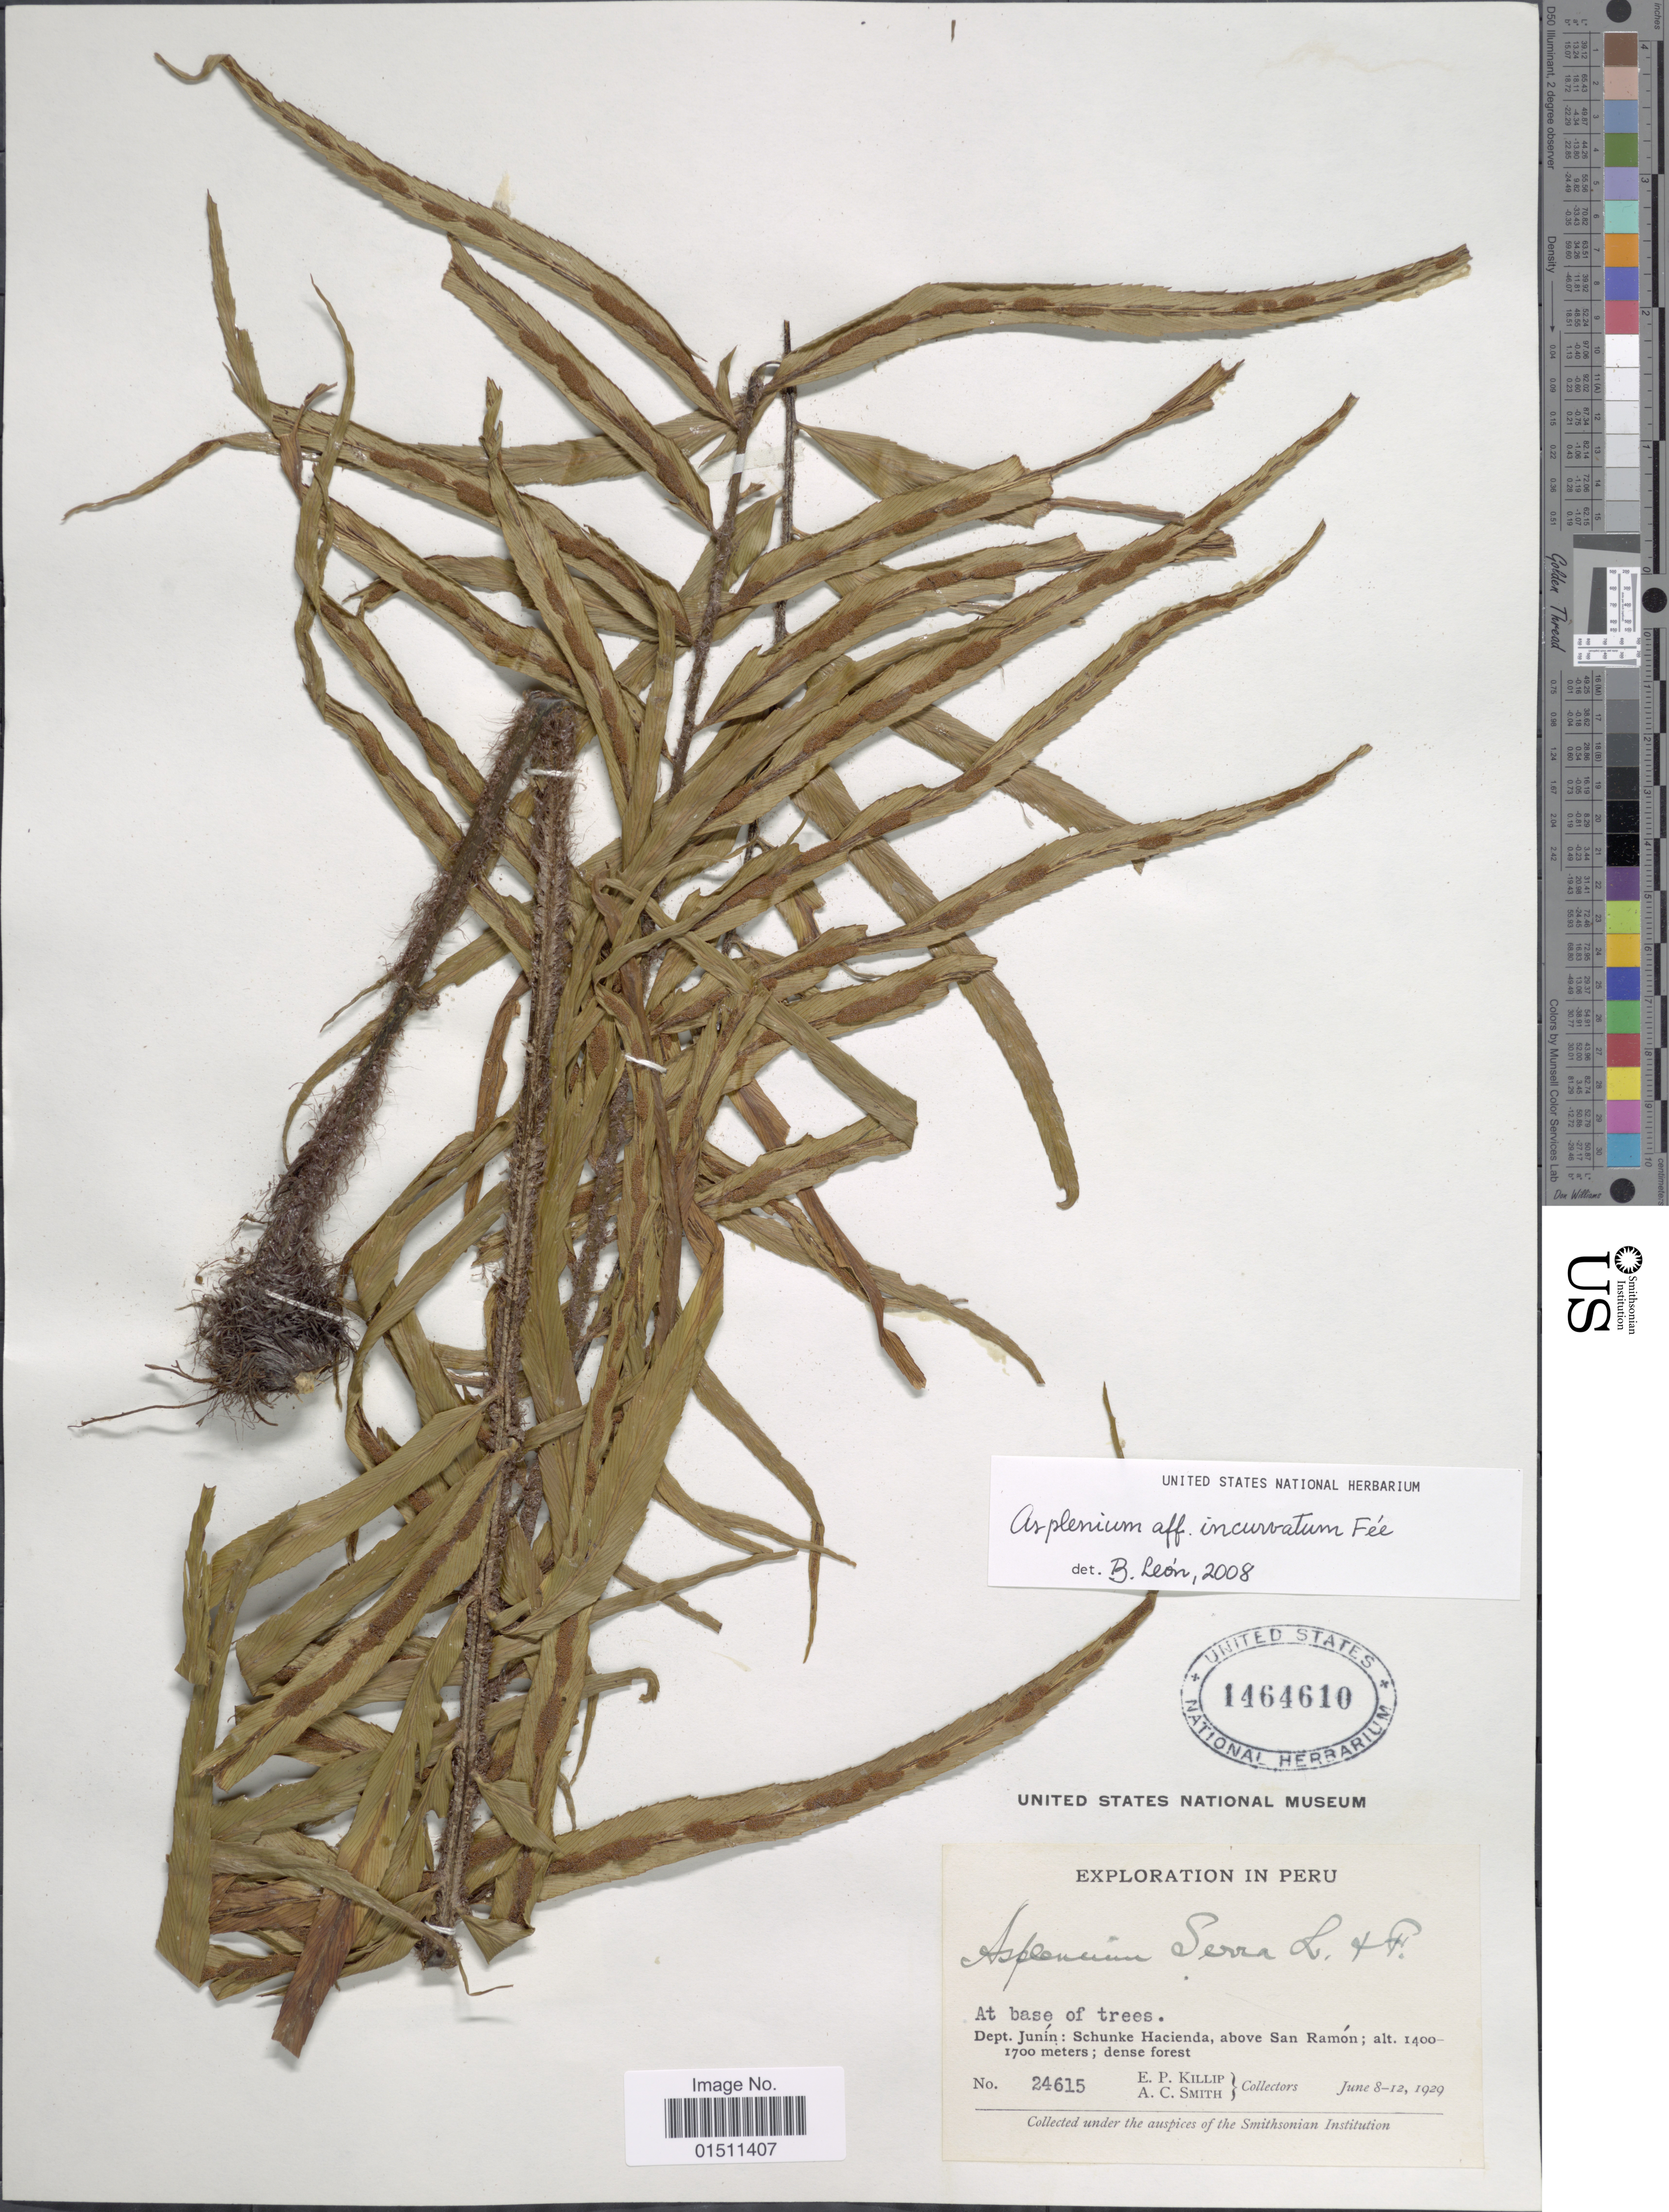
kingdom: Plantae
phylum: Tracheophyta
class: Polypodiopsida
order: Polypodiales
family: Aspleniaceae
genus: Asplenium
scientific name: Asplenium incurvatum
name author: Fée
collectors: E. P. Killip & A. C. Smith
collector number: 24615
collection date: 1929-06-08/1929-06-12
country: Peru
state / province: Junín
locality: Peru, Dept: Junín: Schunke Hacienda, above San Ramón.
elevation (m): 1400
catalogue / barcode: US 1464610